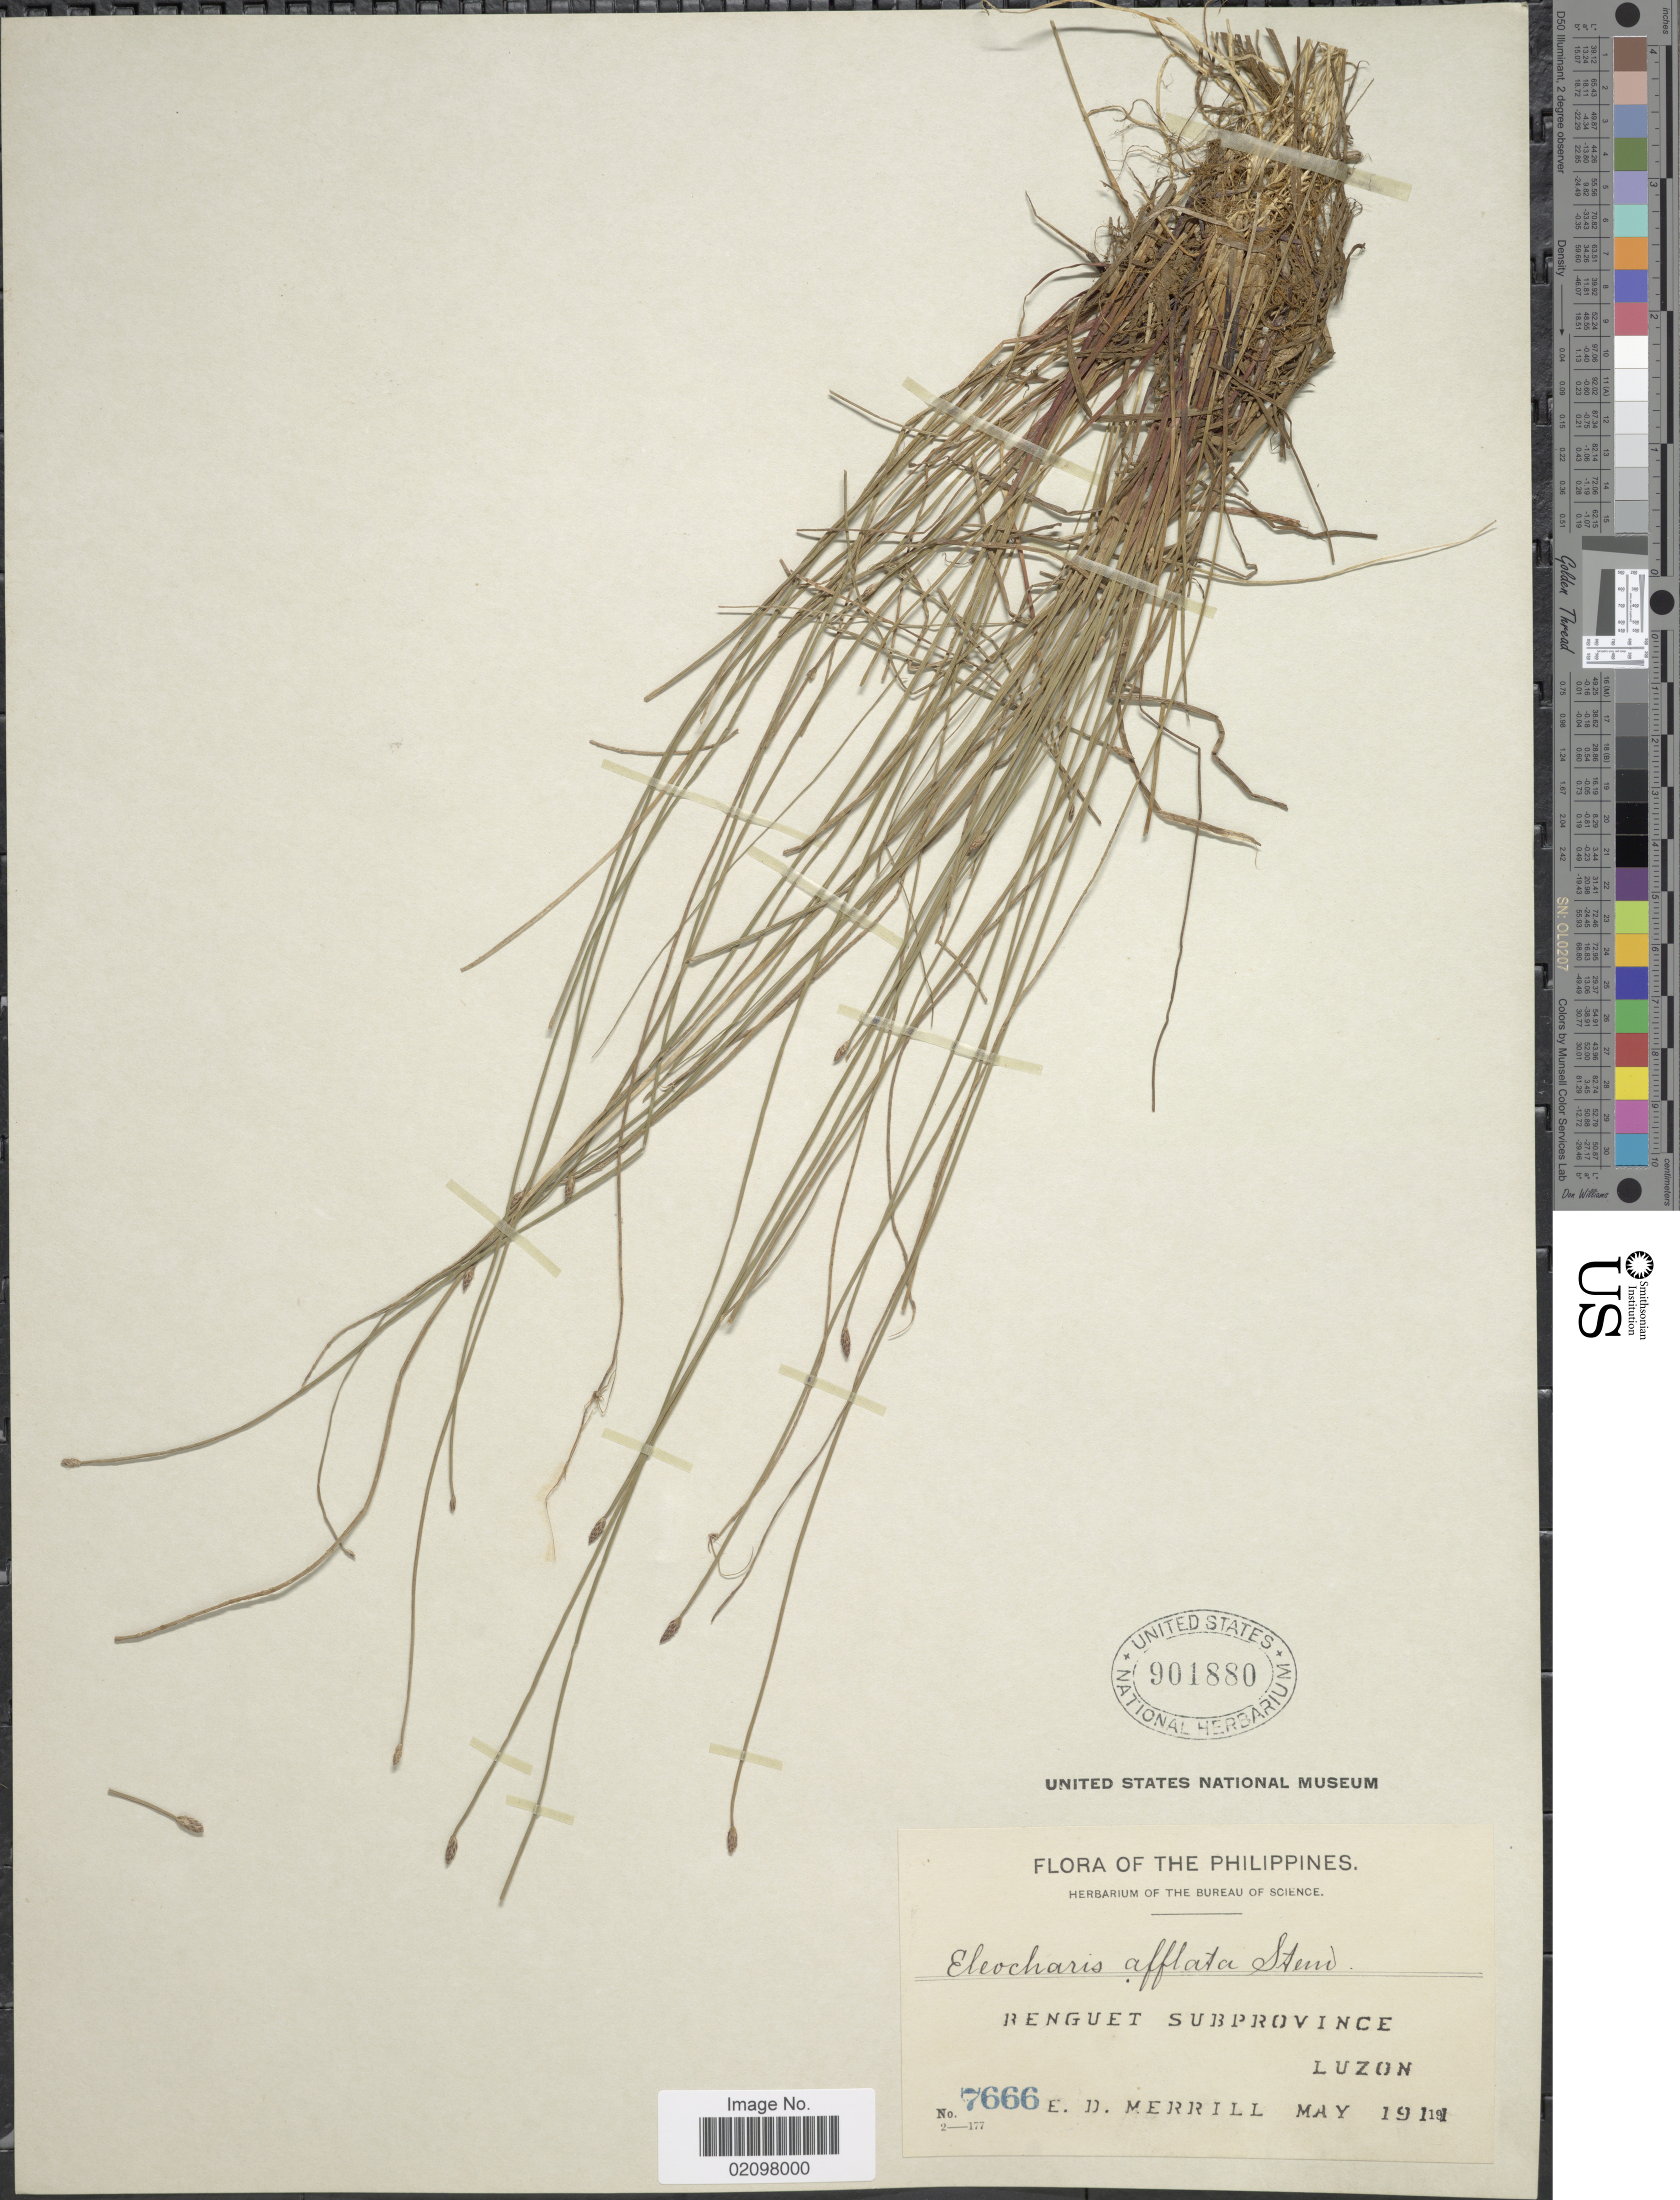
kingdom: Plantae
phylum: Tracheophyta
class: Liliopsida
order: Poales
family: Cyperaceae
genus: Eleocharis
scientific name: Eleocharis congesta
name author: D. Don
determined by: Kern, J. H.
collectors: E. D. Merrill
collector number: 7666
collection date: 1911-05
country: Philippines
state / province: Cordillera (Administrative Region)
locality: Benguet Subprovince, Luzon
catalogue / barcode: US 901880